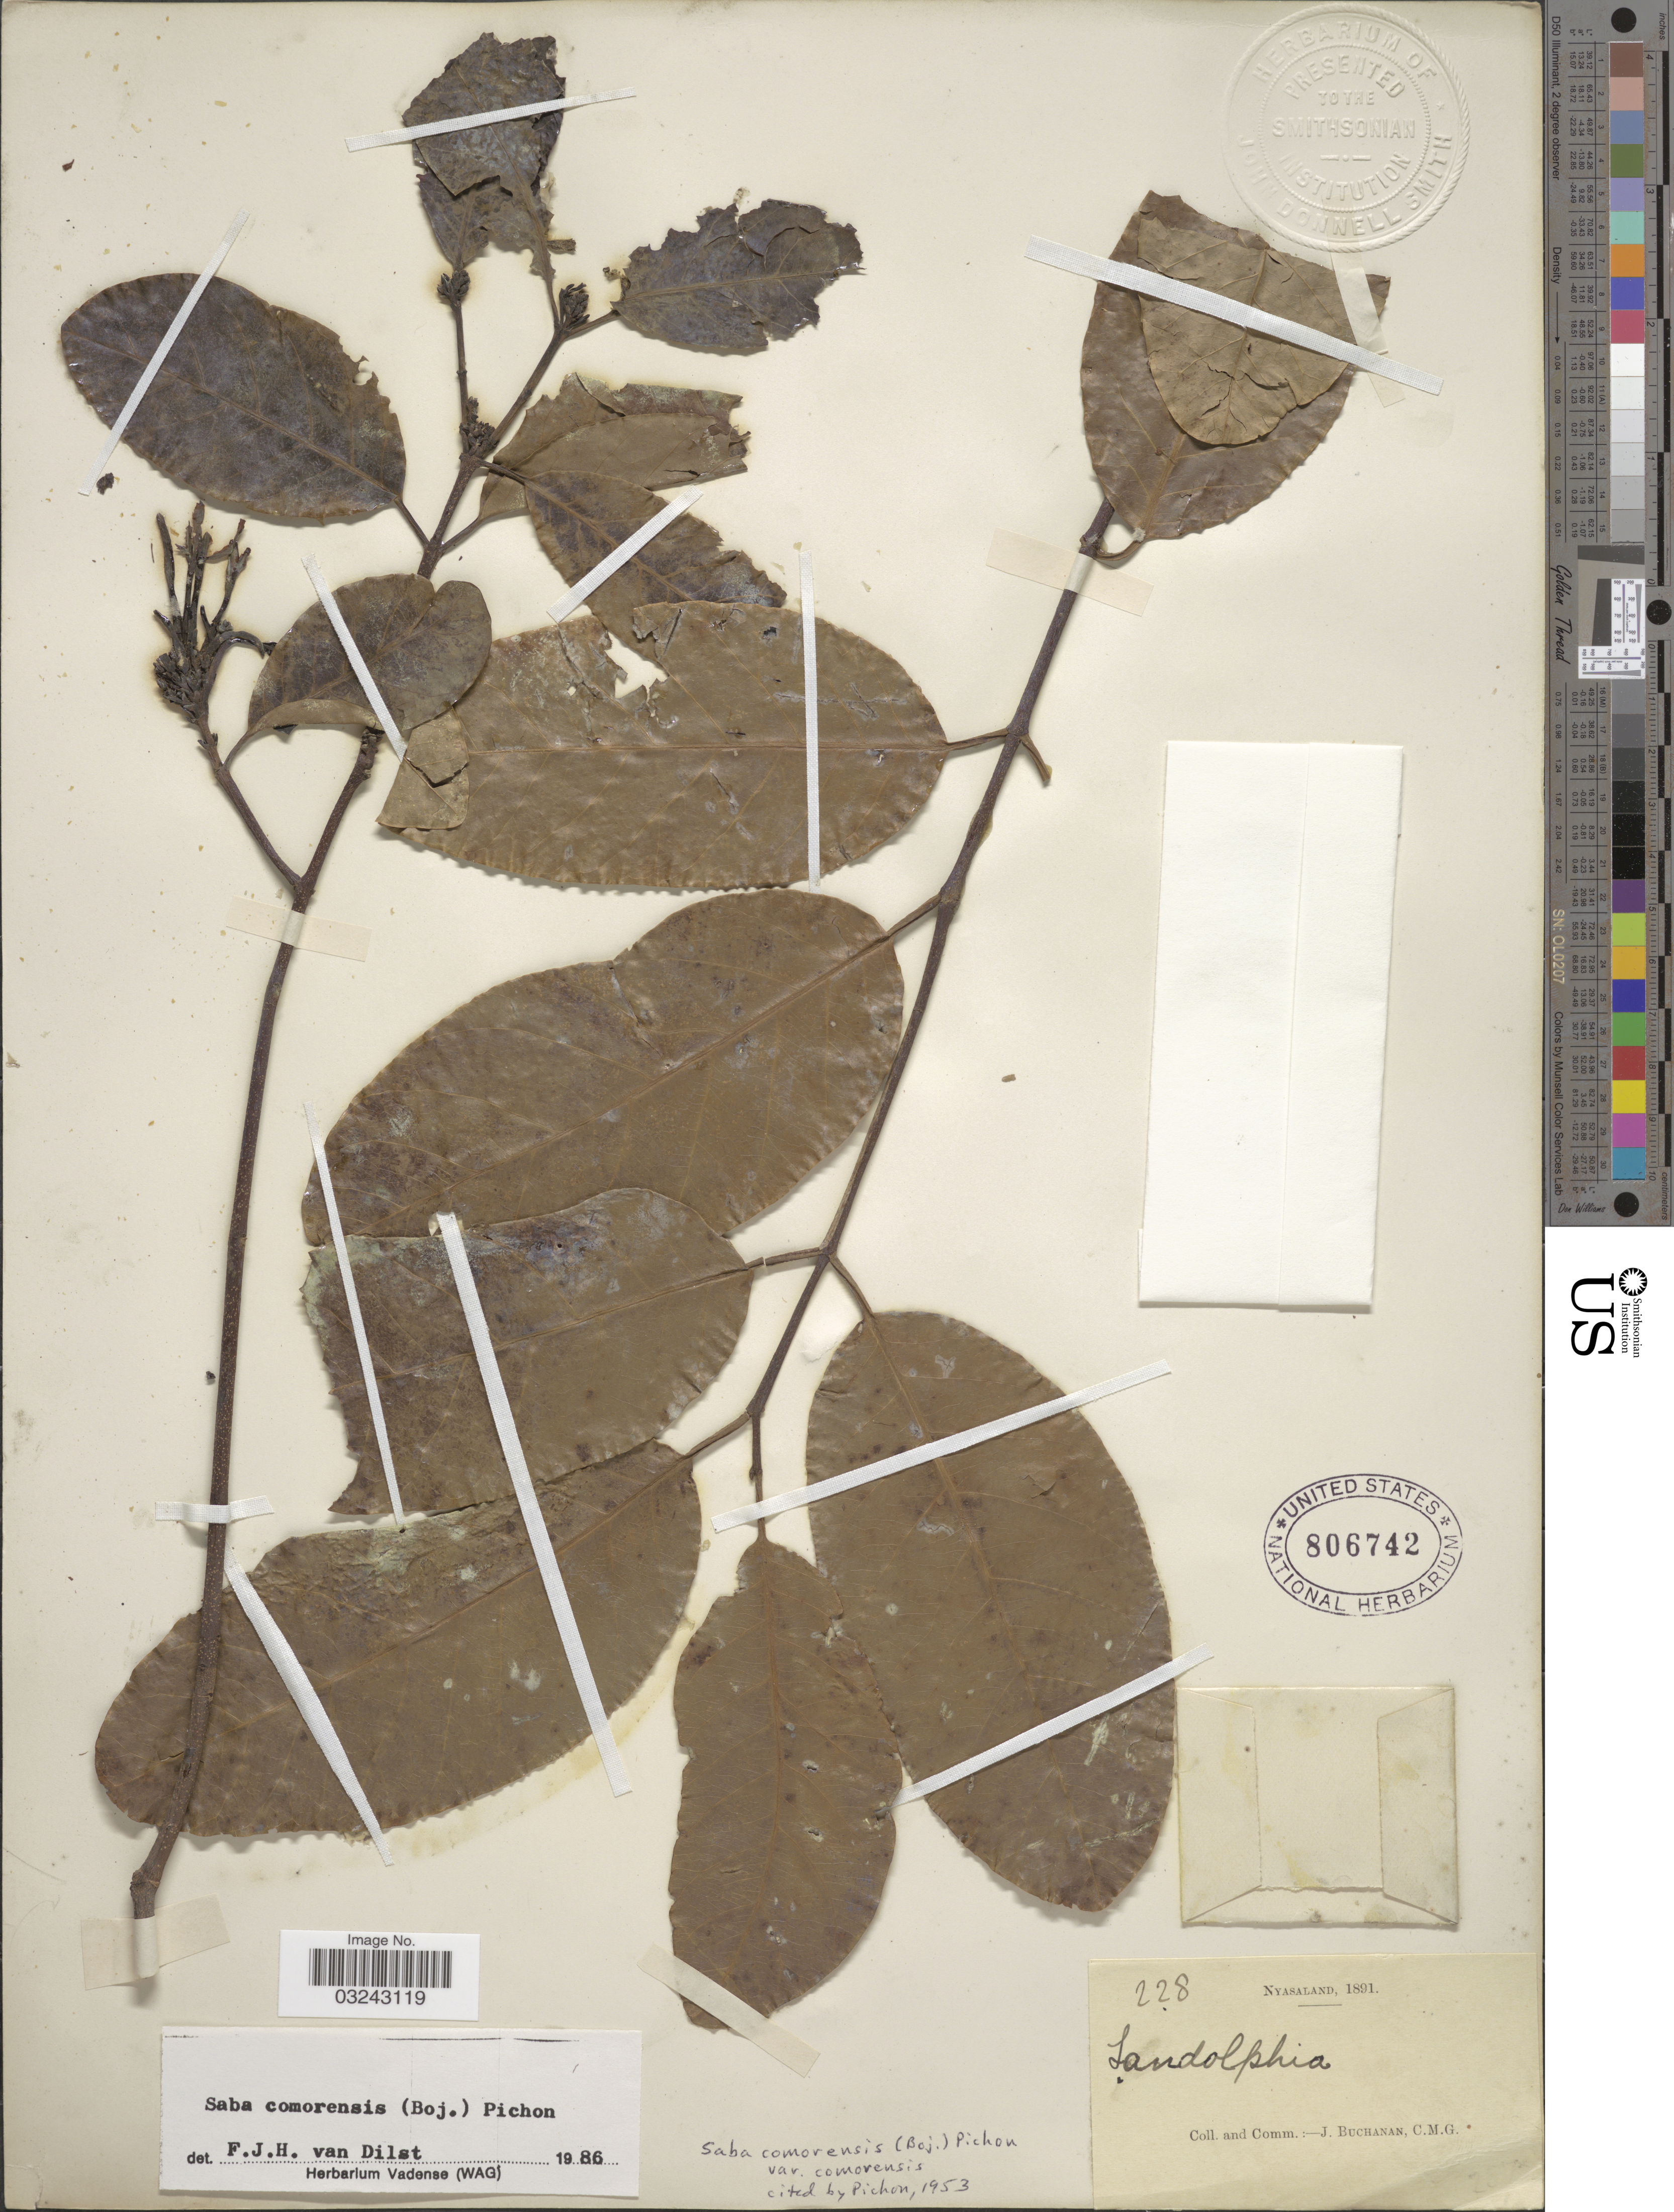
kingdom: Plantae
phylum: Tracheophyta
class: Magnoliopsida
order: Gentianales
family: Apocynaceae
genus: Saba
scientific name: Saba comorensis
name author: (Bojer ex A. DC.) Pichon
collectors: J. Buchanan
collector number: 228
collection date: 1891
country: Malawi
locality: Nyasaland.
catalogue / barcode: US 806742